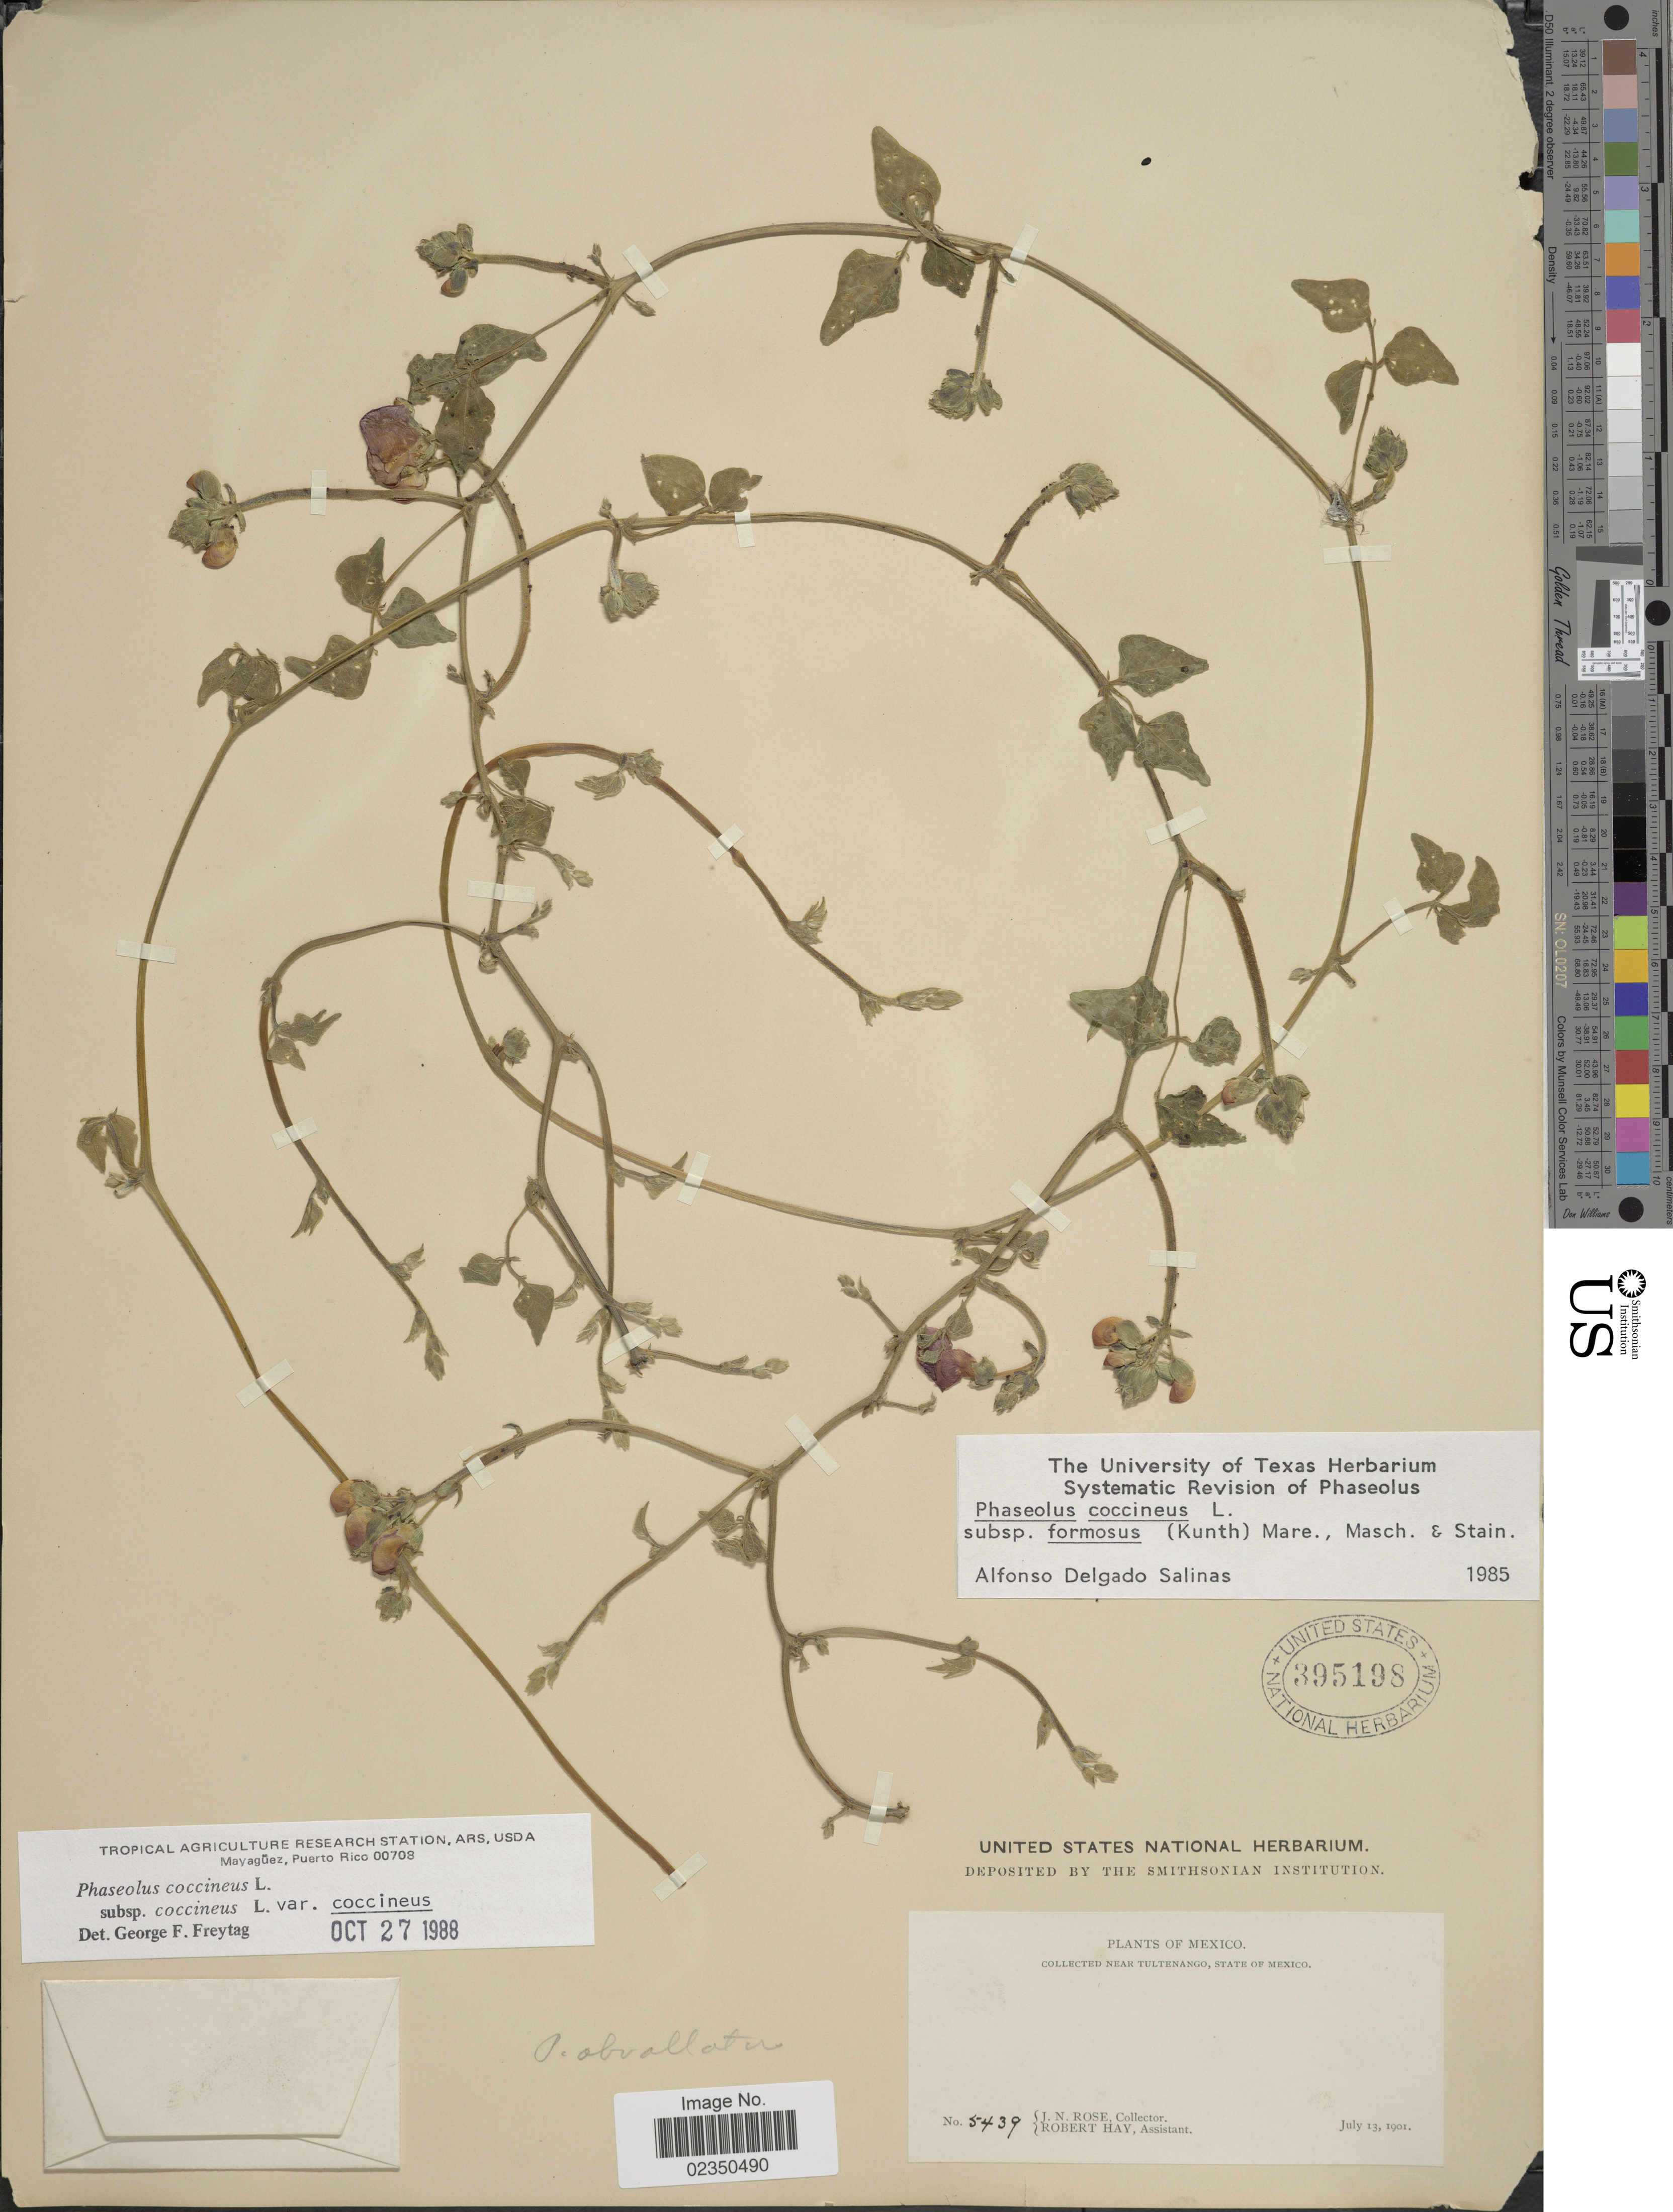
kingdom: Plantae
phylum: Tracheophyta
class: Magnoliopsida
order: Fabales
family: Fabaceae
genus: Phaseolus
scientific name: Phaseolus coccineus var. coccineus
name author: L.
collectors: J. N. Rose & R. Hay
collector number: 5439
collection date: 1901-07-13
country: Mexico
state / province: México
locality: Near Tultenango.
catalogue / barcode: US 395198